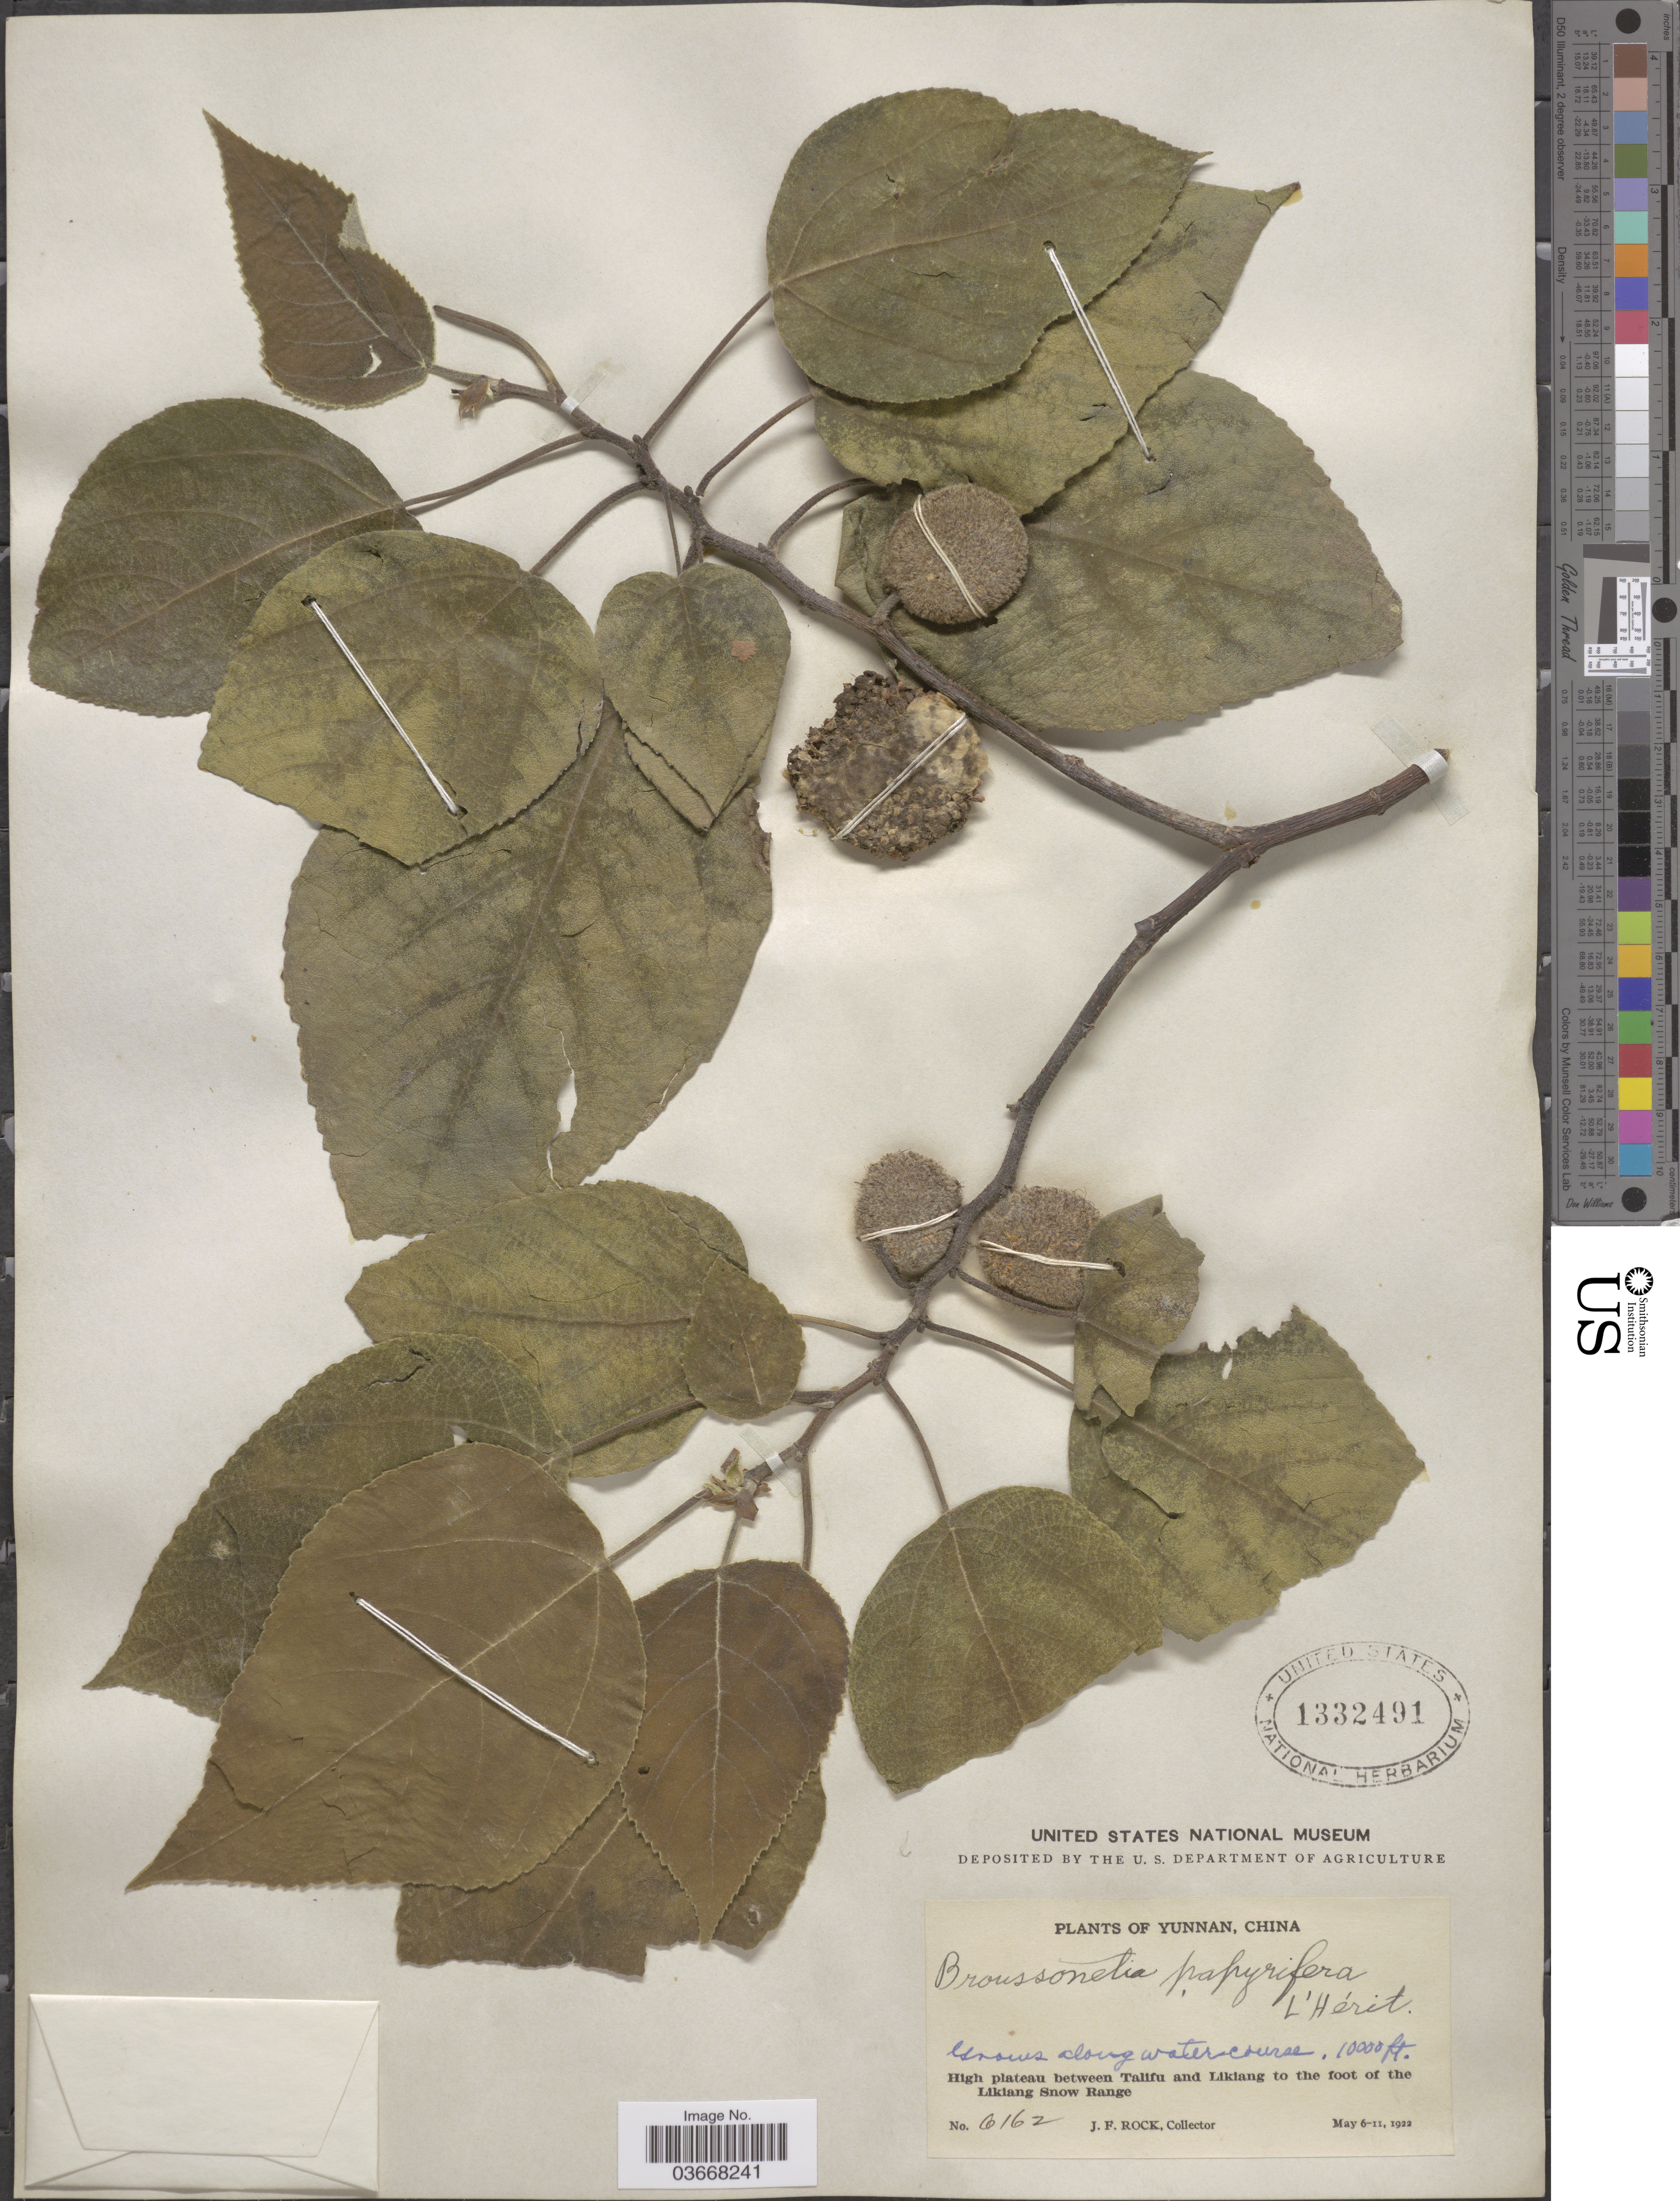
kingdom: Plantae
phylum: Tracheophyta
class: Magnoliopsida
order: Rosales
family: Moraceae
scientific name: Broussoneta papyrifera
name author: (L.) L'Hér. ex Vent.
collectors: J. Rock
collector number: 6162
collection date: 1922-05-06/1922-05-11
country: China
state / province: Yunnan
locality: High plateau between Talifu and Likiang to the foot of the Likiang Snow Range.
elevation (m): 3048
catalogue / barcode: US 1332491